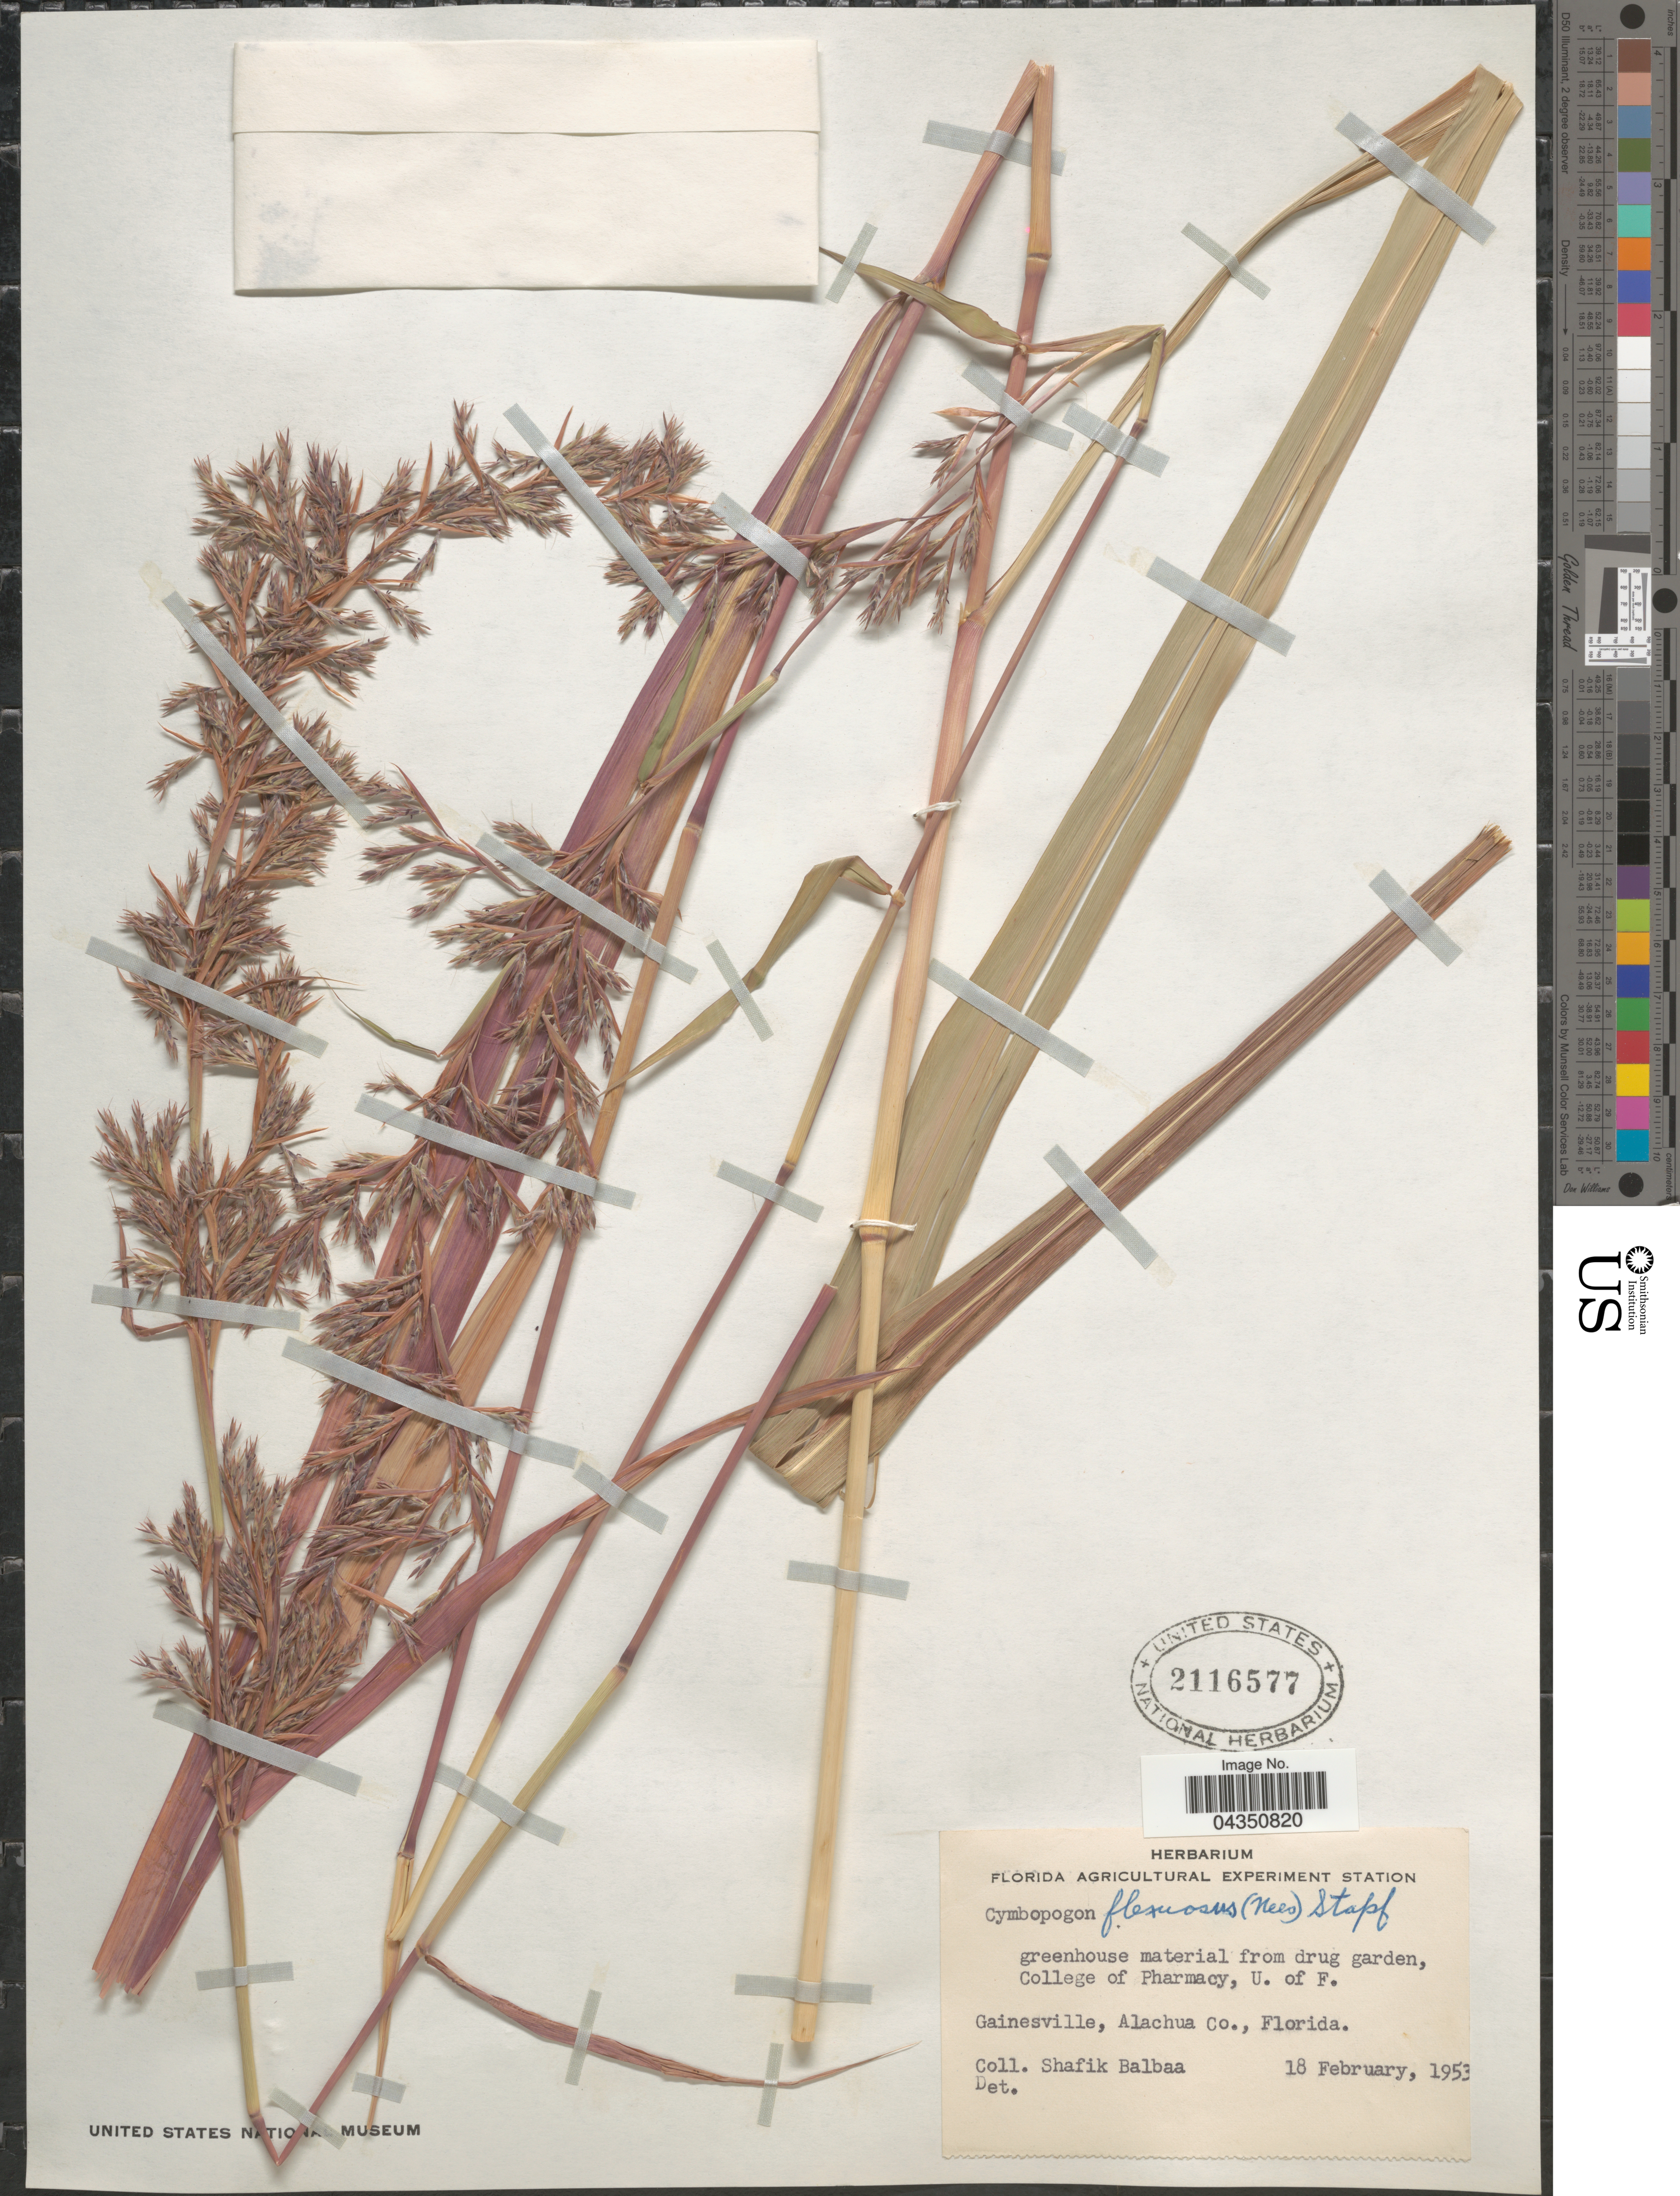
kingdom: Plantae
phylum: Tracheophyta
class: Liliopsida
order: Poales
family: Poaceae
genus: Cymbopogon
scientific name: Cymbopogon flexuosus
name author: (Nees ex Steud.) Will. Watson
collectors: S. Balbaa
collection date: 1953-02-18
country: United States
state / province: Florida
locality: Gainesville, Alachua Co.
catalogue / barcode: US 2116577